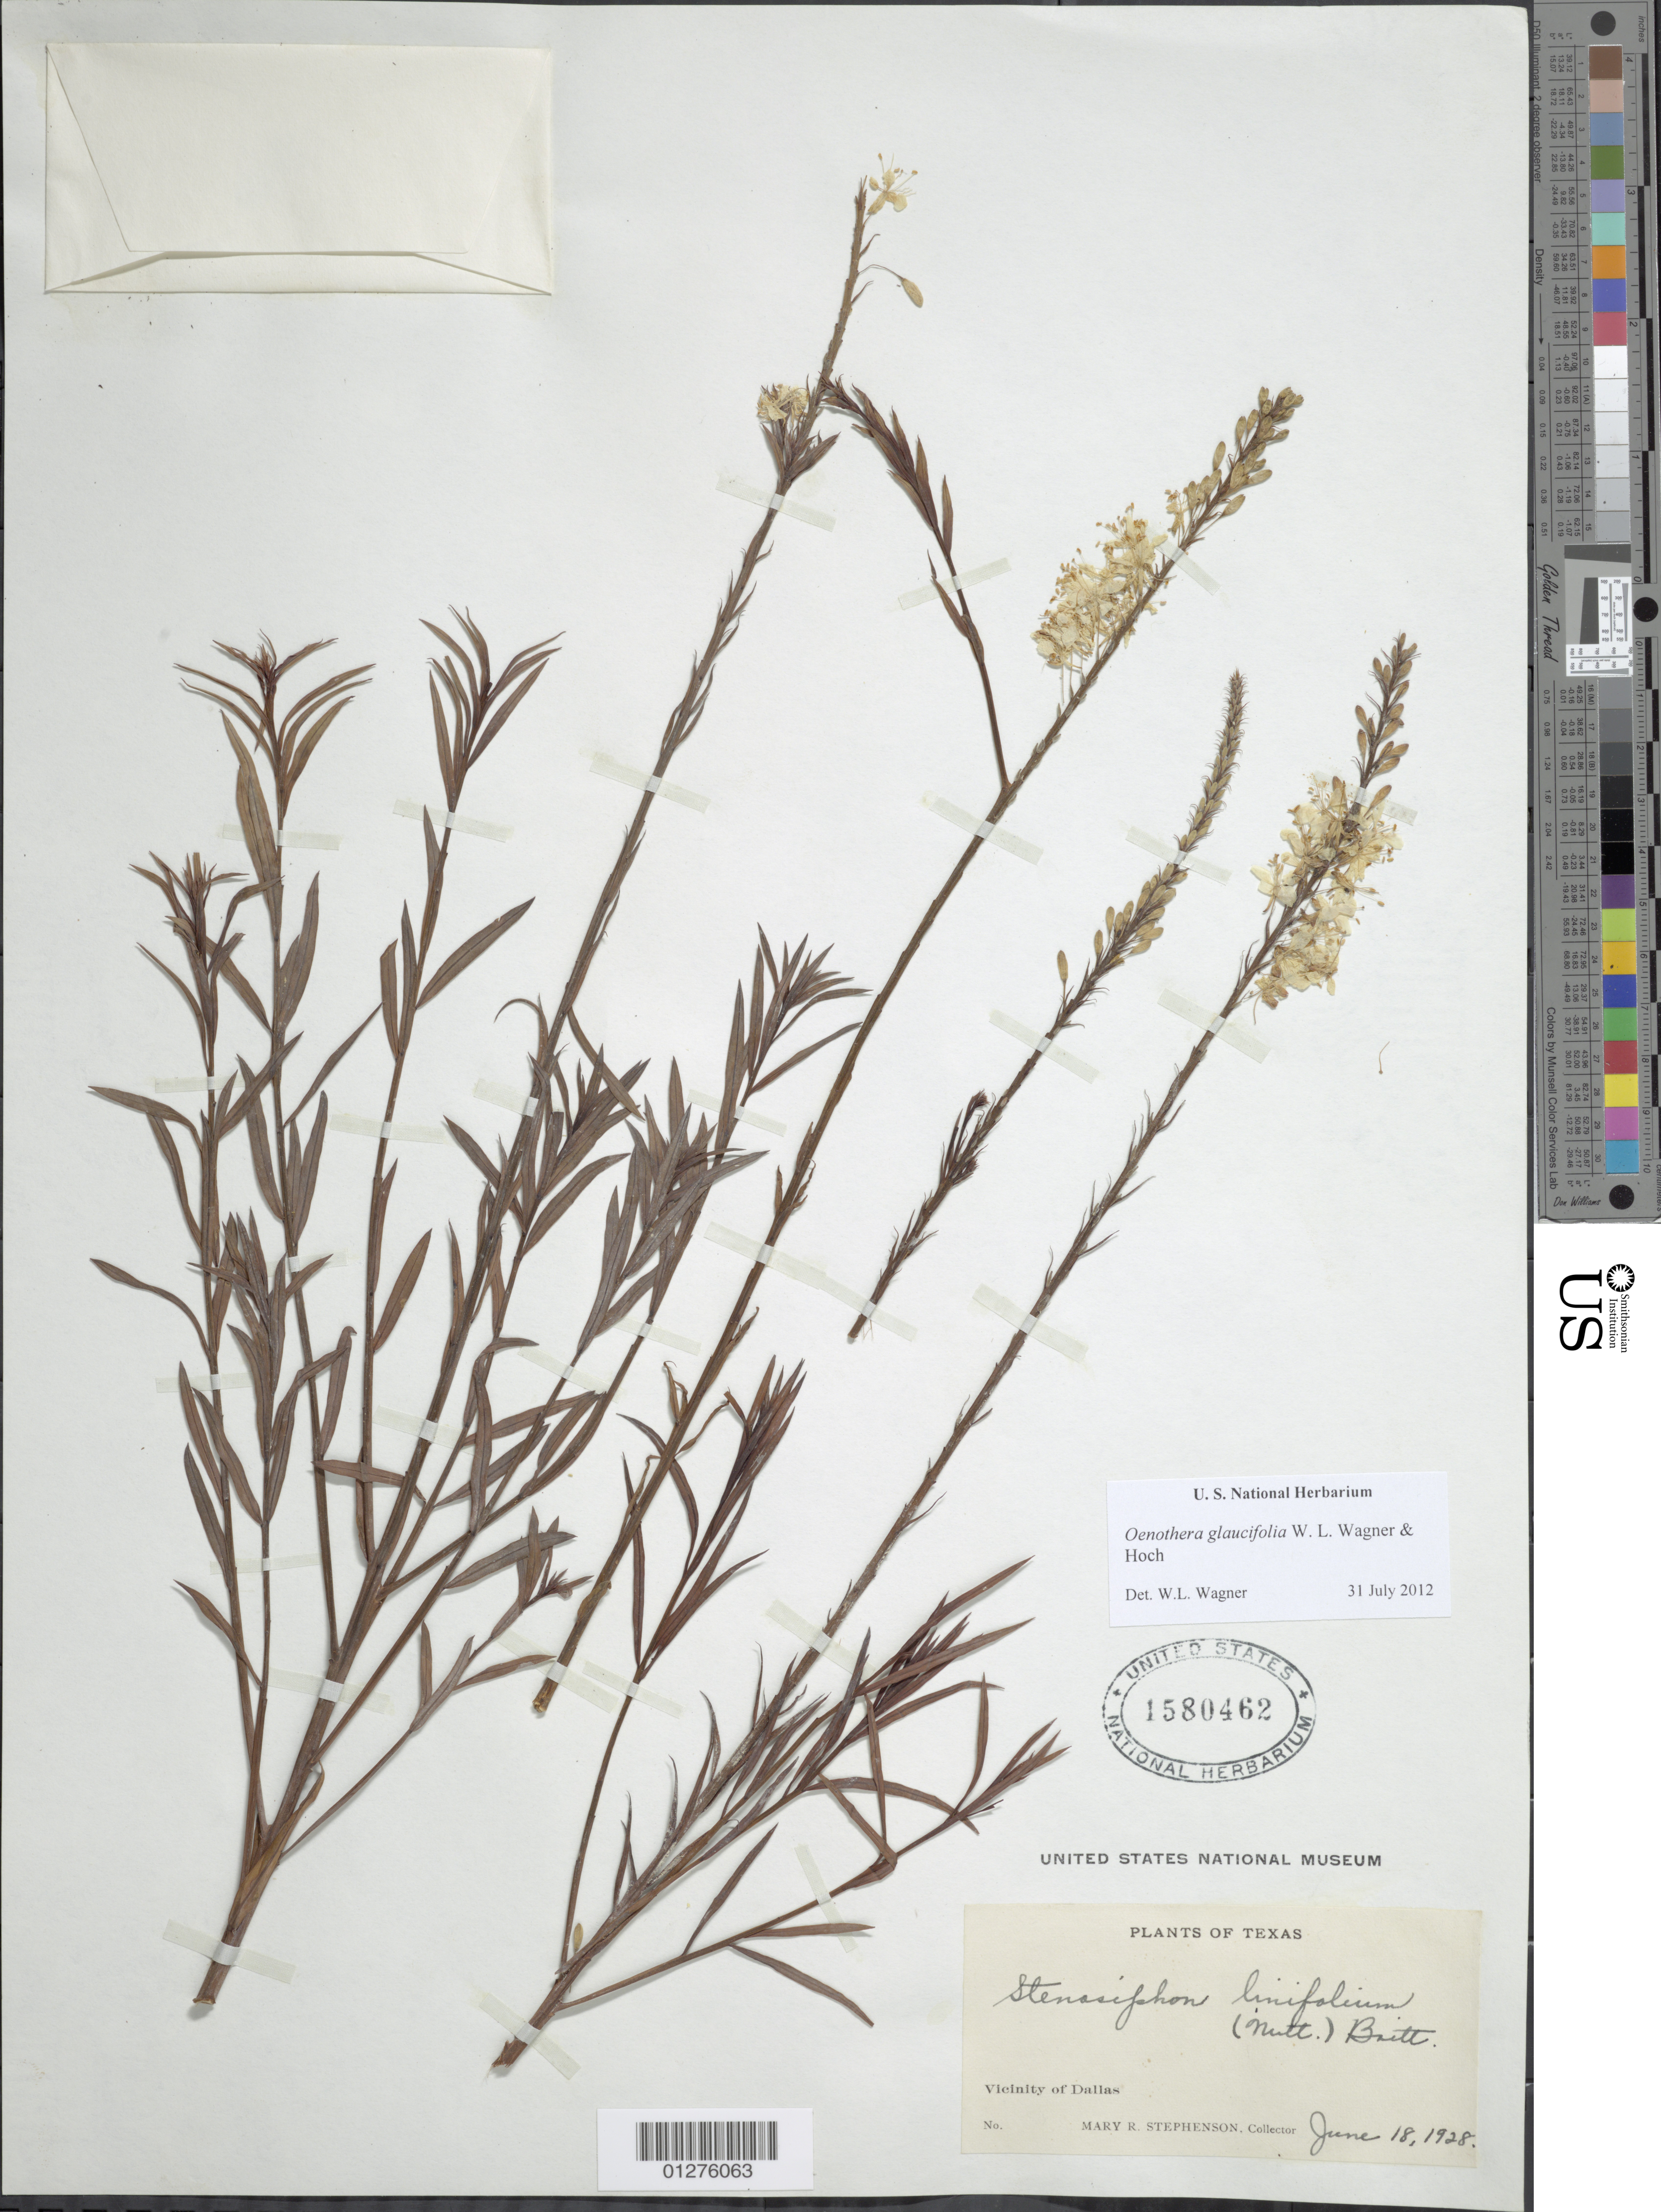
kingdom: Plantae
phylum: Tracheophyta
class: Magnoliopsida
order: Myrtales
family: Onagraceae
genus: Oenothera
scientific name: Oenothera glaucifolia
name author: W.L. Wagner & Hoch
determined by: Wagner, W. L., (BOT), Smithsonian Institution - National Museum of Natural History (UNITED STATES)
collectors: M. R. Stephenson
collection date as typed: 18 Jun 1928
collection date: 1928-06-18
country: United States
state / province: Texas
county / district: Dallas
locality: Vicinity of dallas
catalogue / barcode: US 1580462